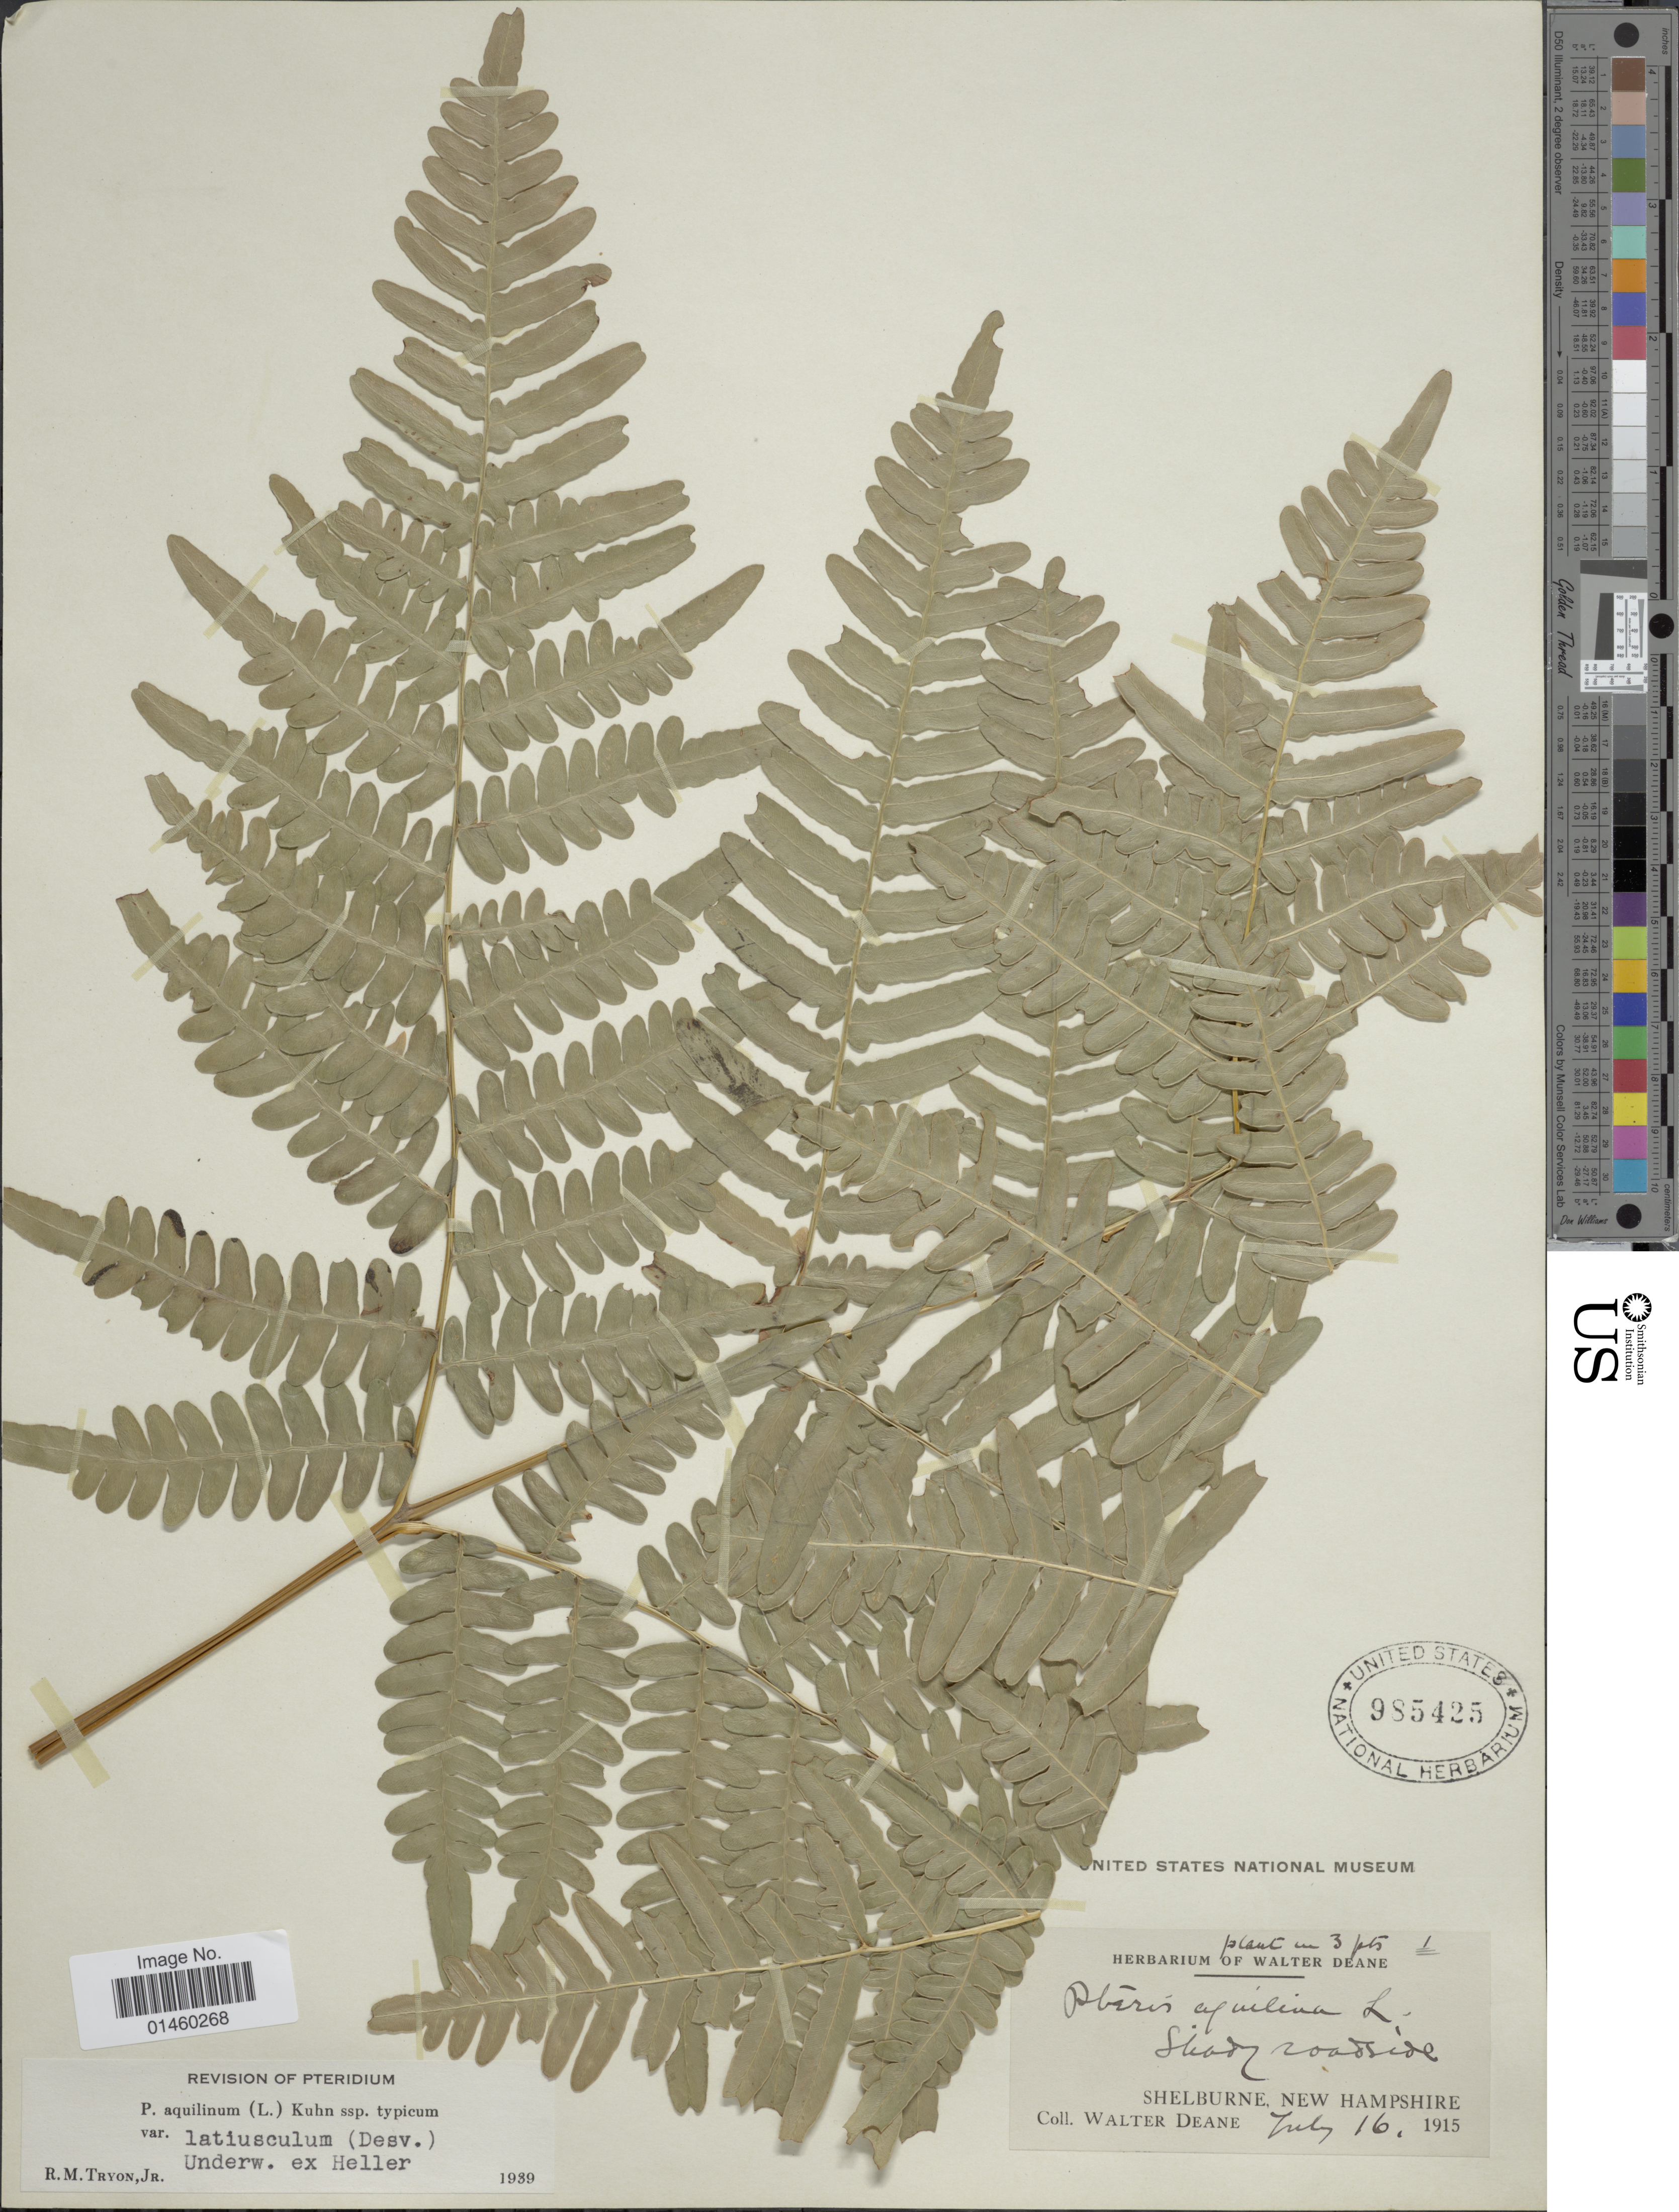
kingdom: Plantae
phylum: Tracheophyta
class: Polypodiopsida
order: Polypodiales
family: Dennstaedtiaceae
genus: Pteridium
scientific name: Pteridium aquilinum var. latiusculum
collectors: W. Deane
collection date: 1915-07-16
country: United States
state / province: New Hampshire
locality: Shelburne.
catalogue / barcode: US 985425